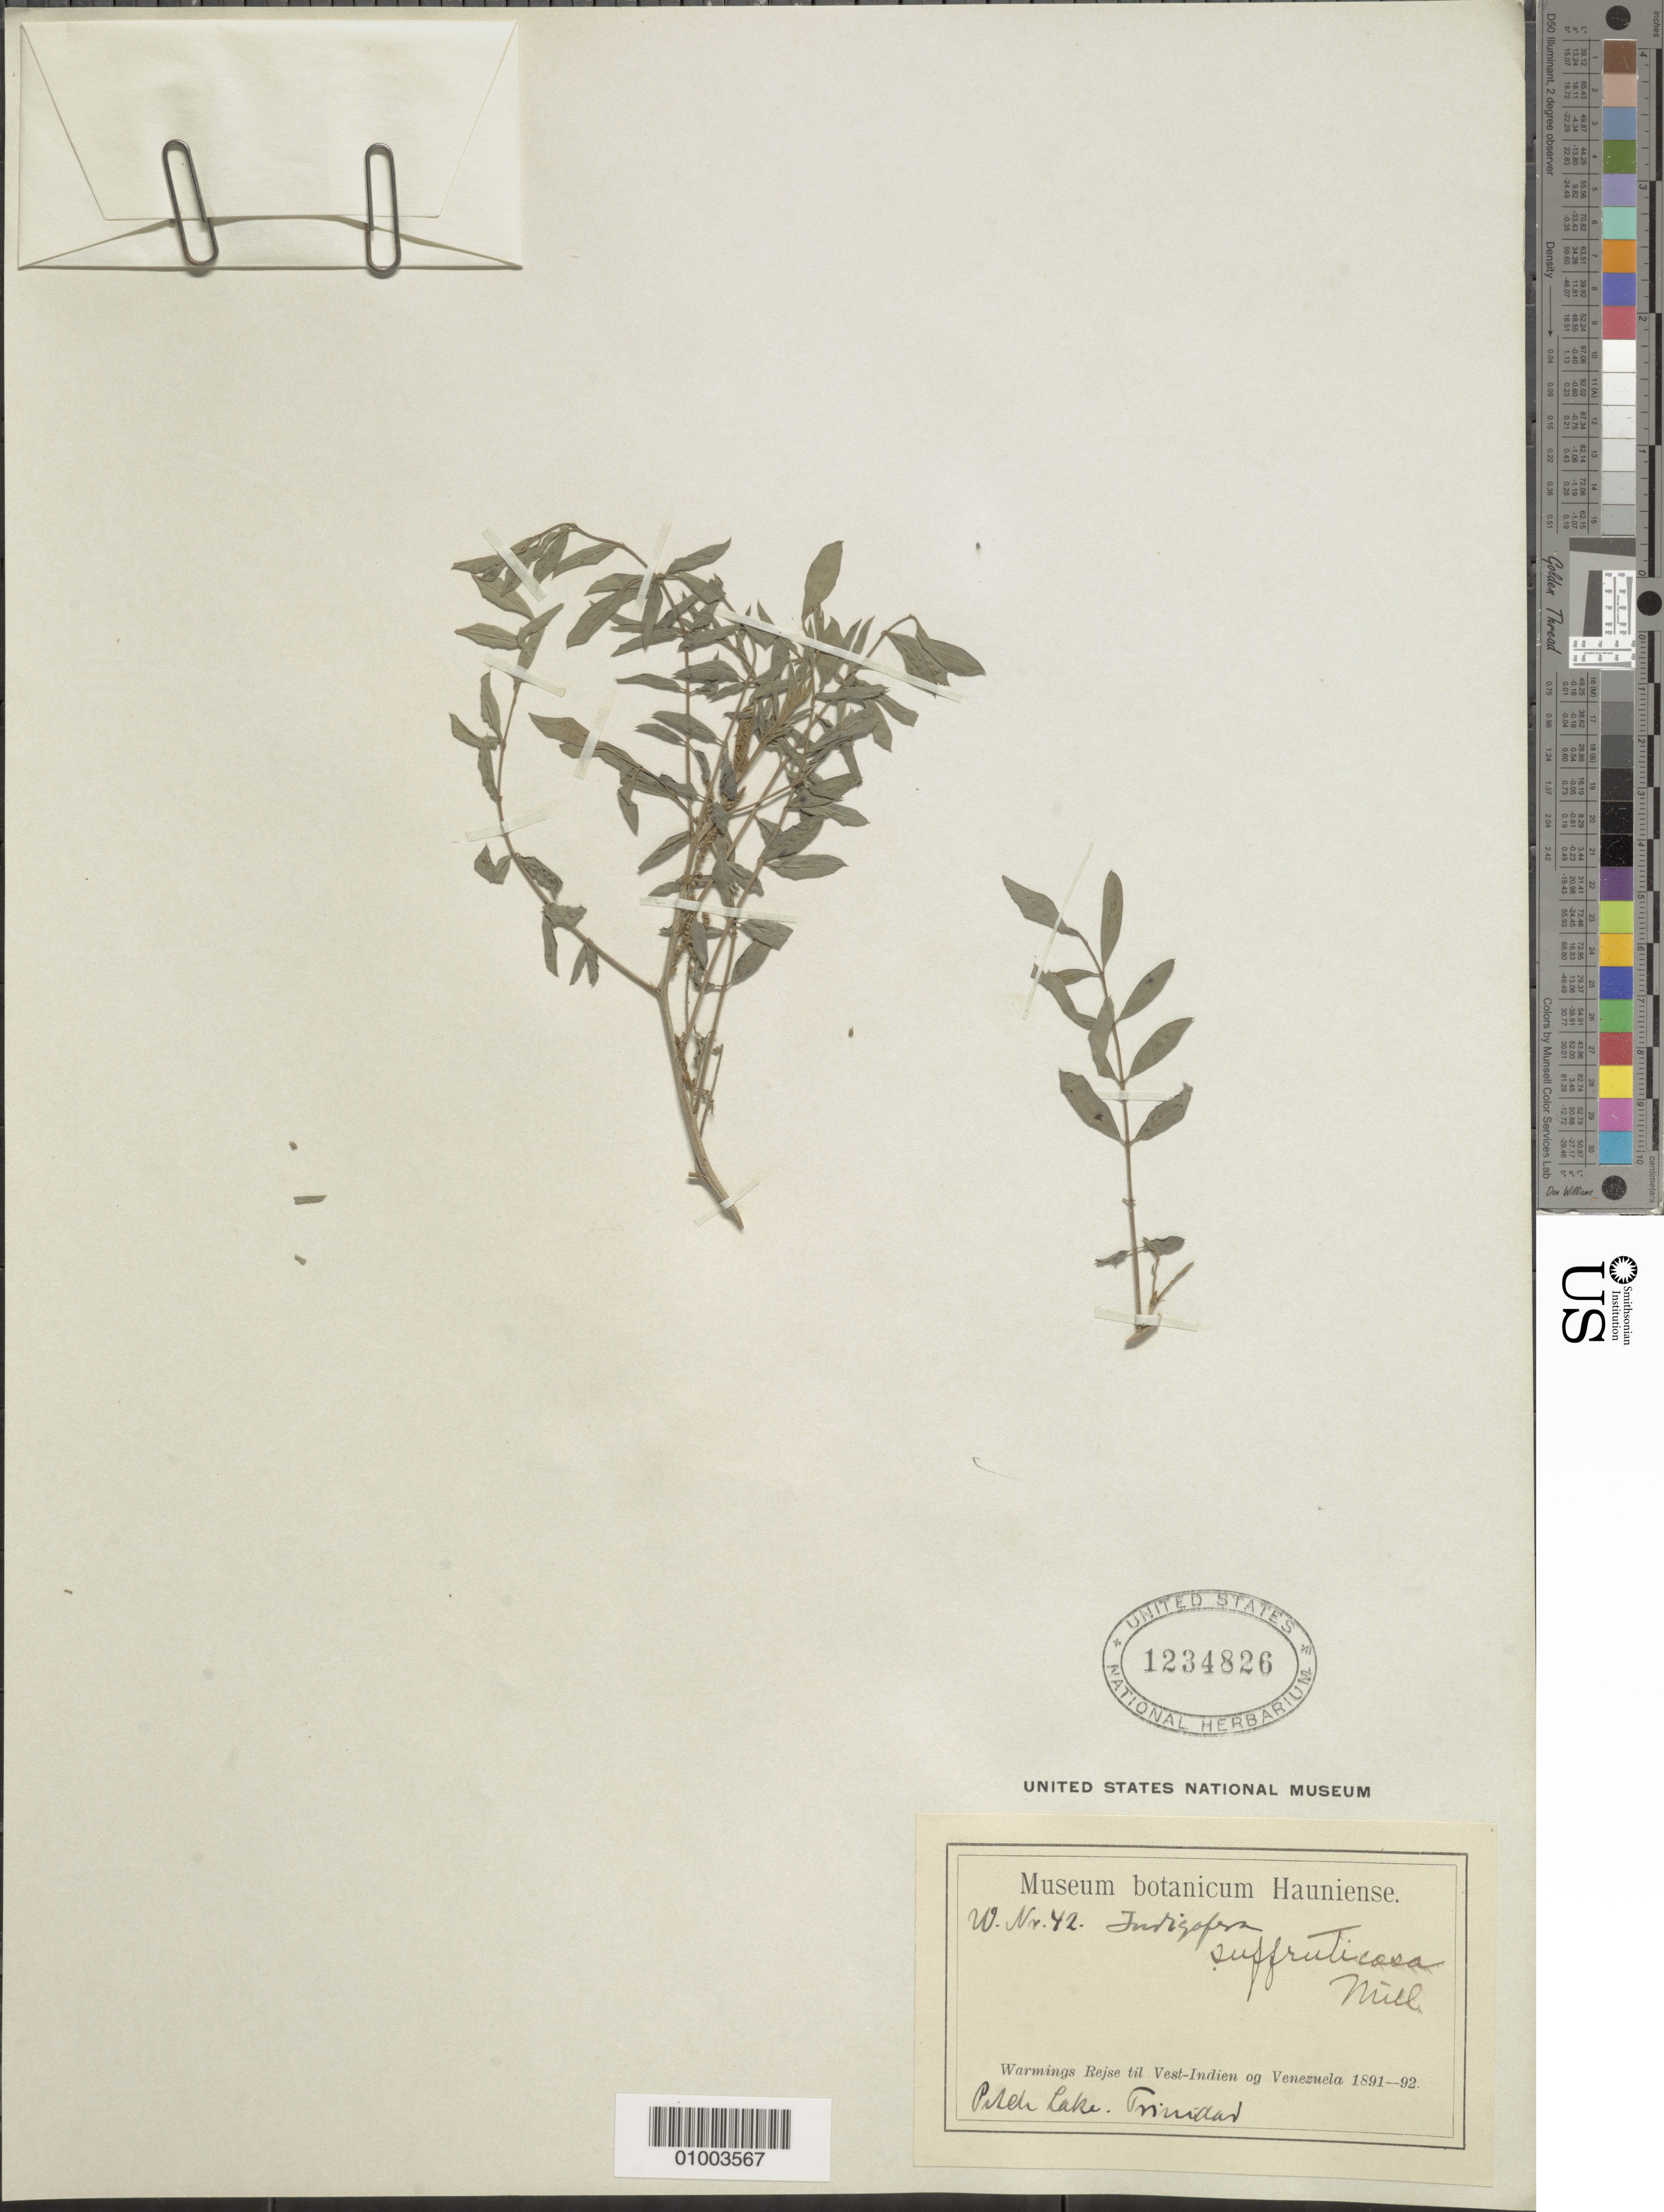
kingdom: Plantae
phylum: Tracheophyta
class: Magnoliopsida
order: Fabales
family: Fabaceae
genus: Indigofera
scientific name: Indigofera suffruticosa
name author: Mill.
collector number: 42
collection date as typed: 1891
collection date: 1891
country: Trinidad and Tobago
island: Trinidad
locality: Pitch Lake, Trinidad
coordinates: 0 N, 0 E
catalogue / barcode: US 1234826